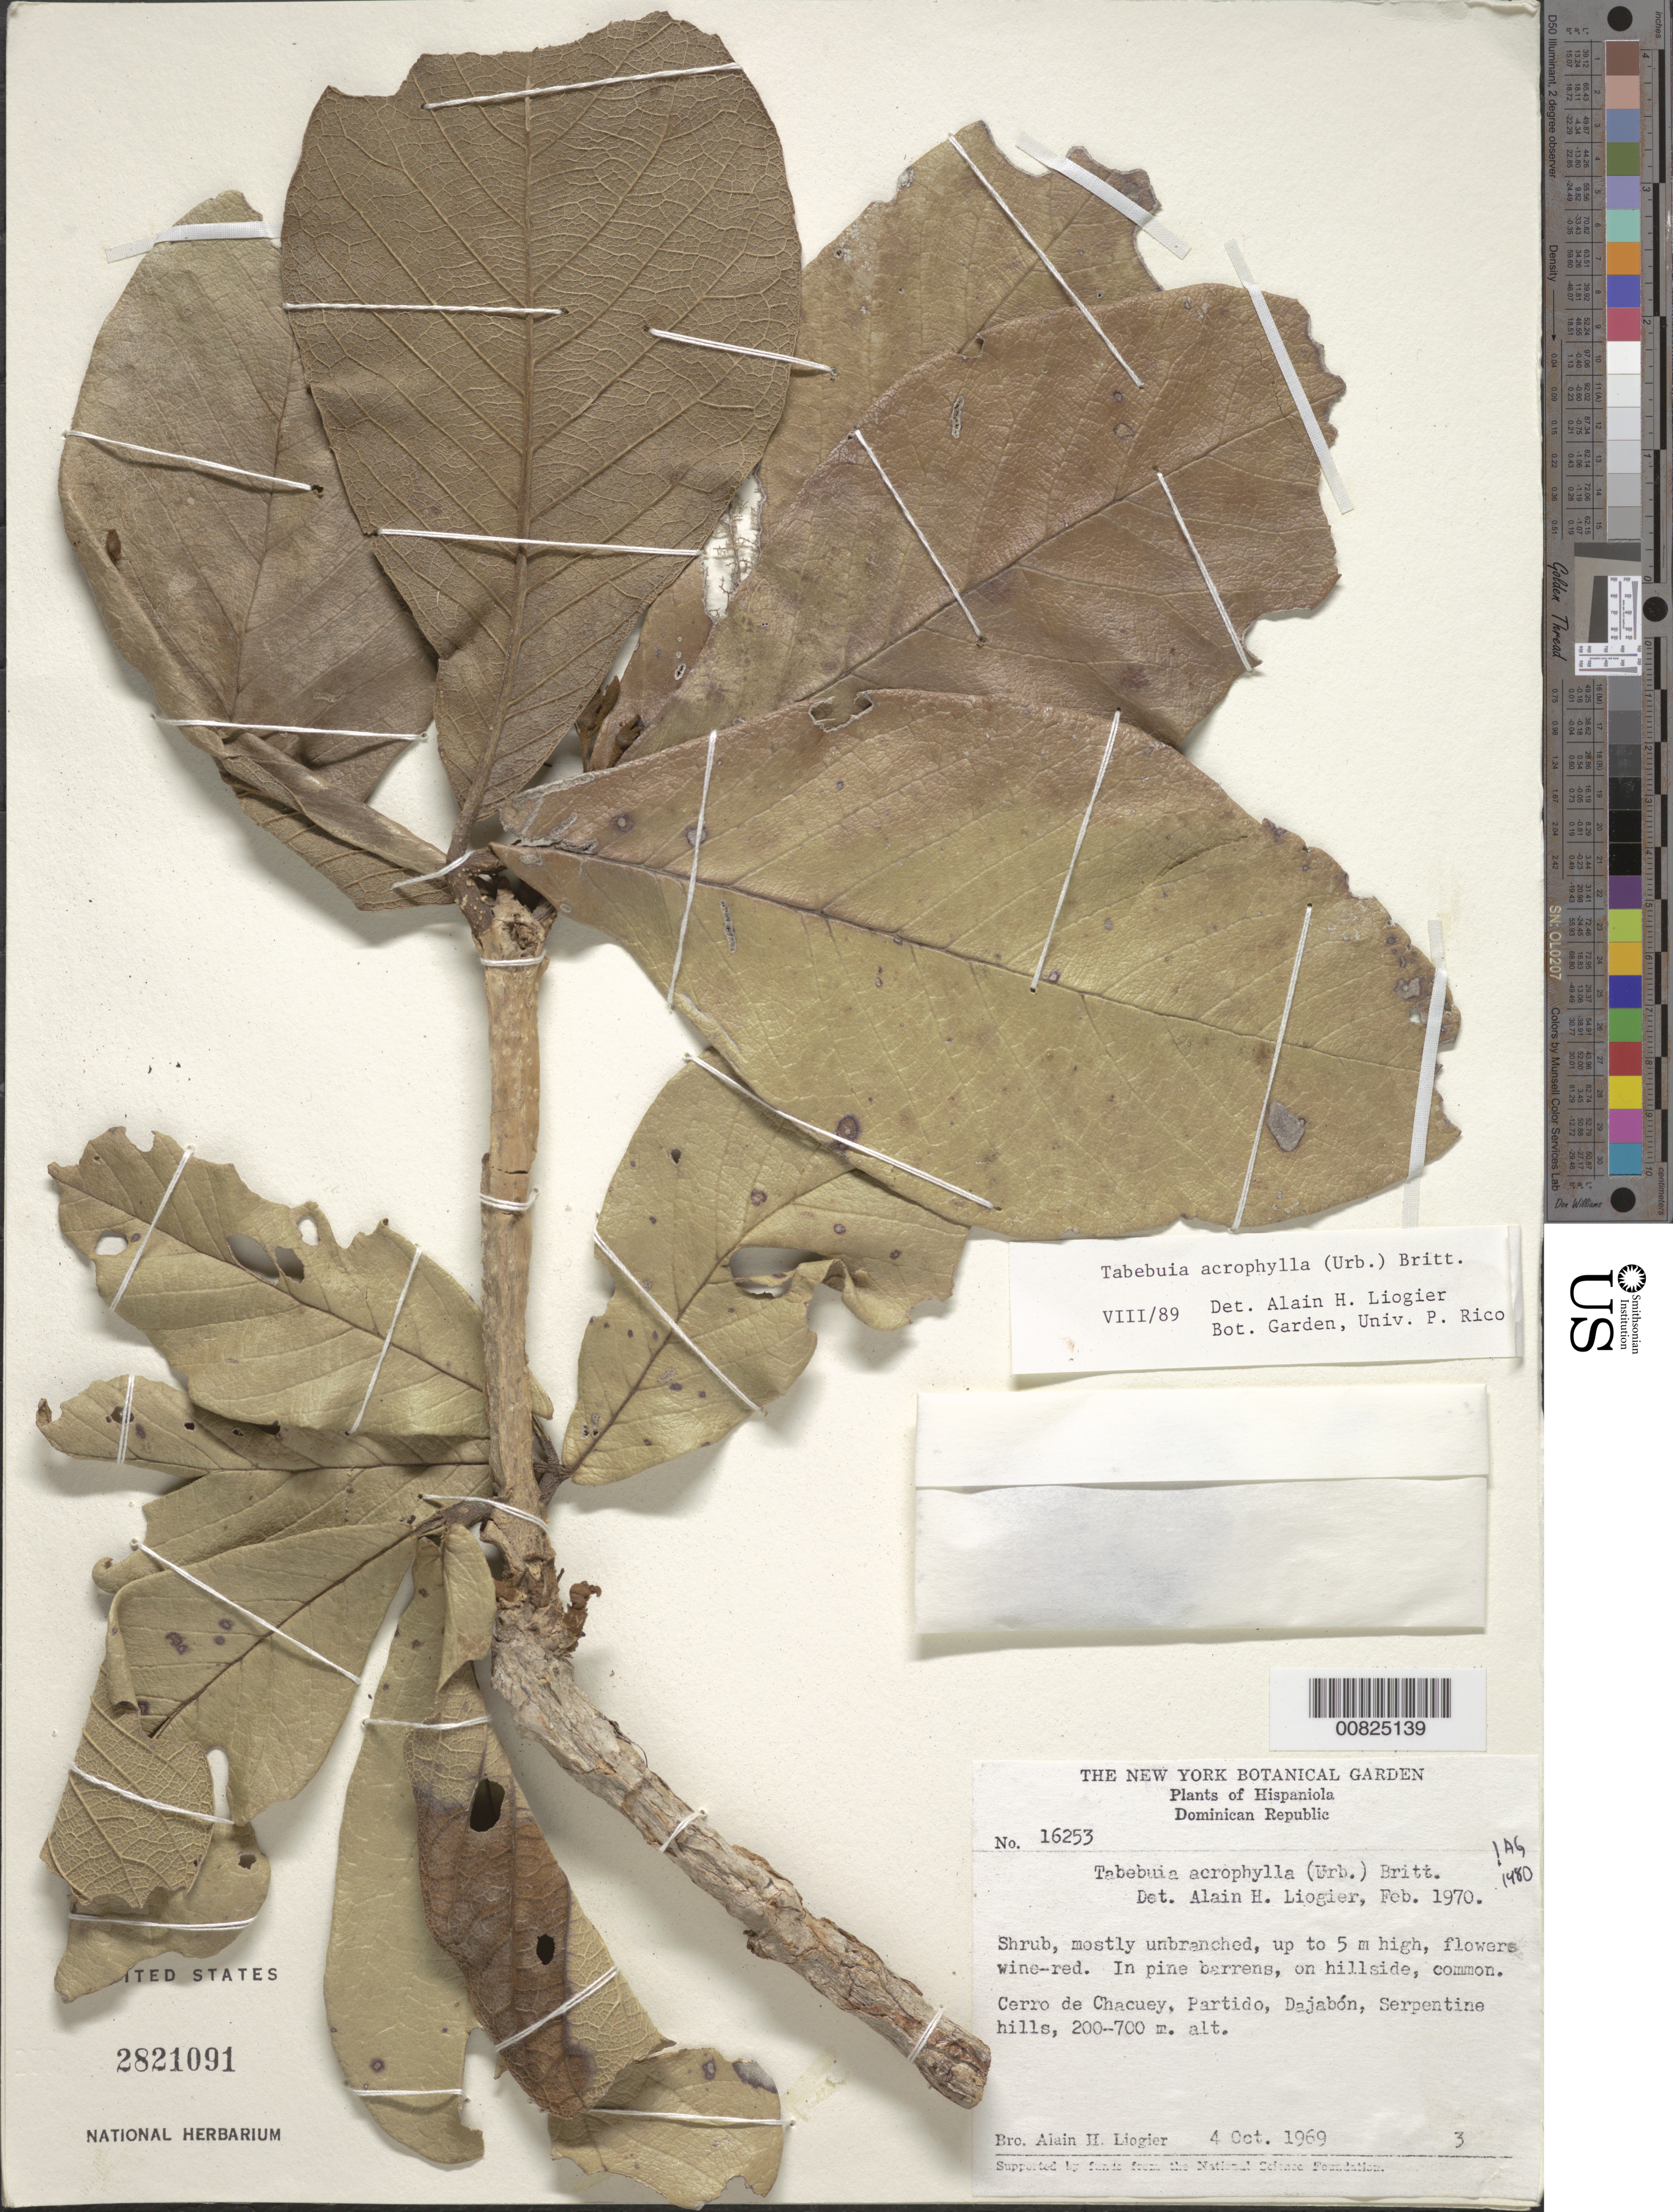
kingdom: Plantae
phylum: Tracheophyta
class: Magnoliopsida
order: Lamiales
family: Bignoniaceae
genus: Tabebuia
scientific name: Tabebuia acrophylla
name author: (Urb.) Britton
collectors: A. H. Liogier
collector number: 16253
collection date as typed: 04 Oct 1969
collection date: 1969-10-04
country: Dominican Republic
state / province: Dajabon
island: Hispaniola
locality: Cerro de Chacuey, Partido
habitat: In pine barrens on serpentine hillside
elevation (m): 200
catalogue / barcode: US 2821091